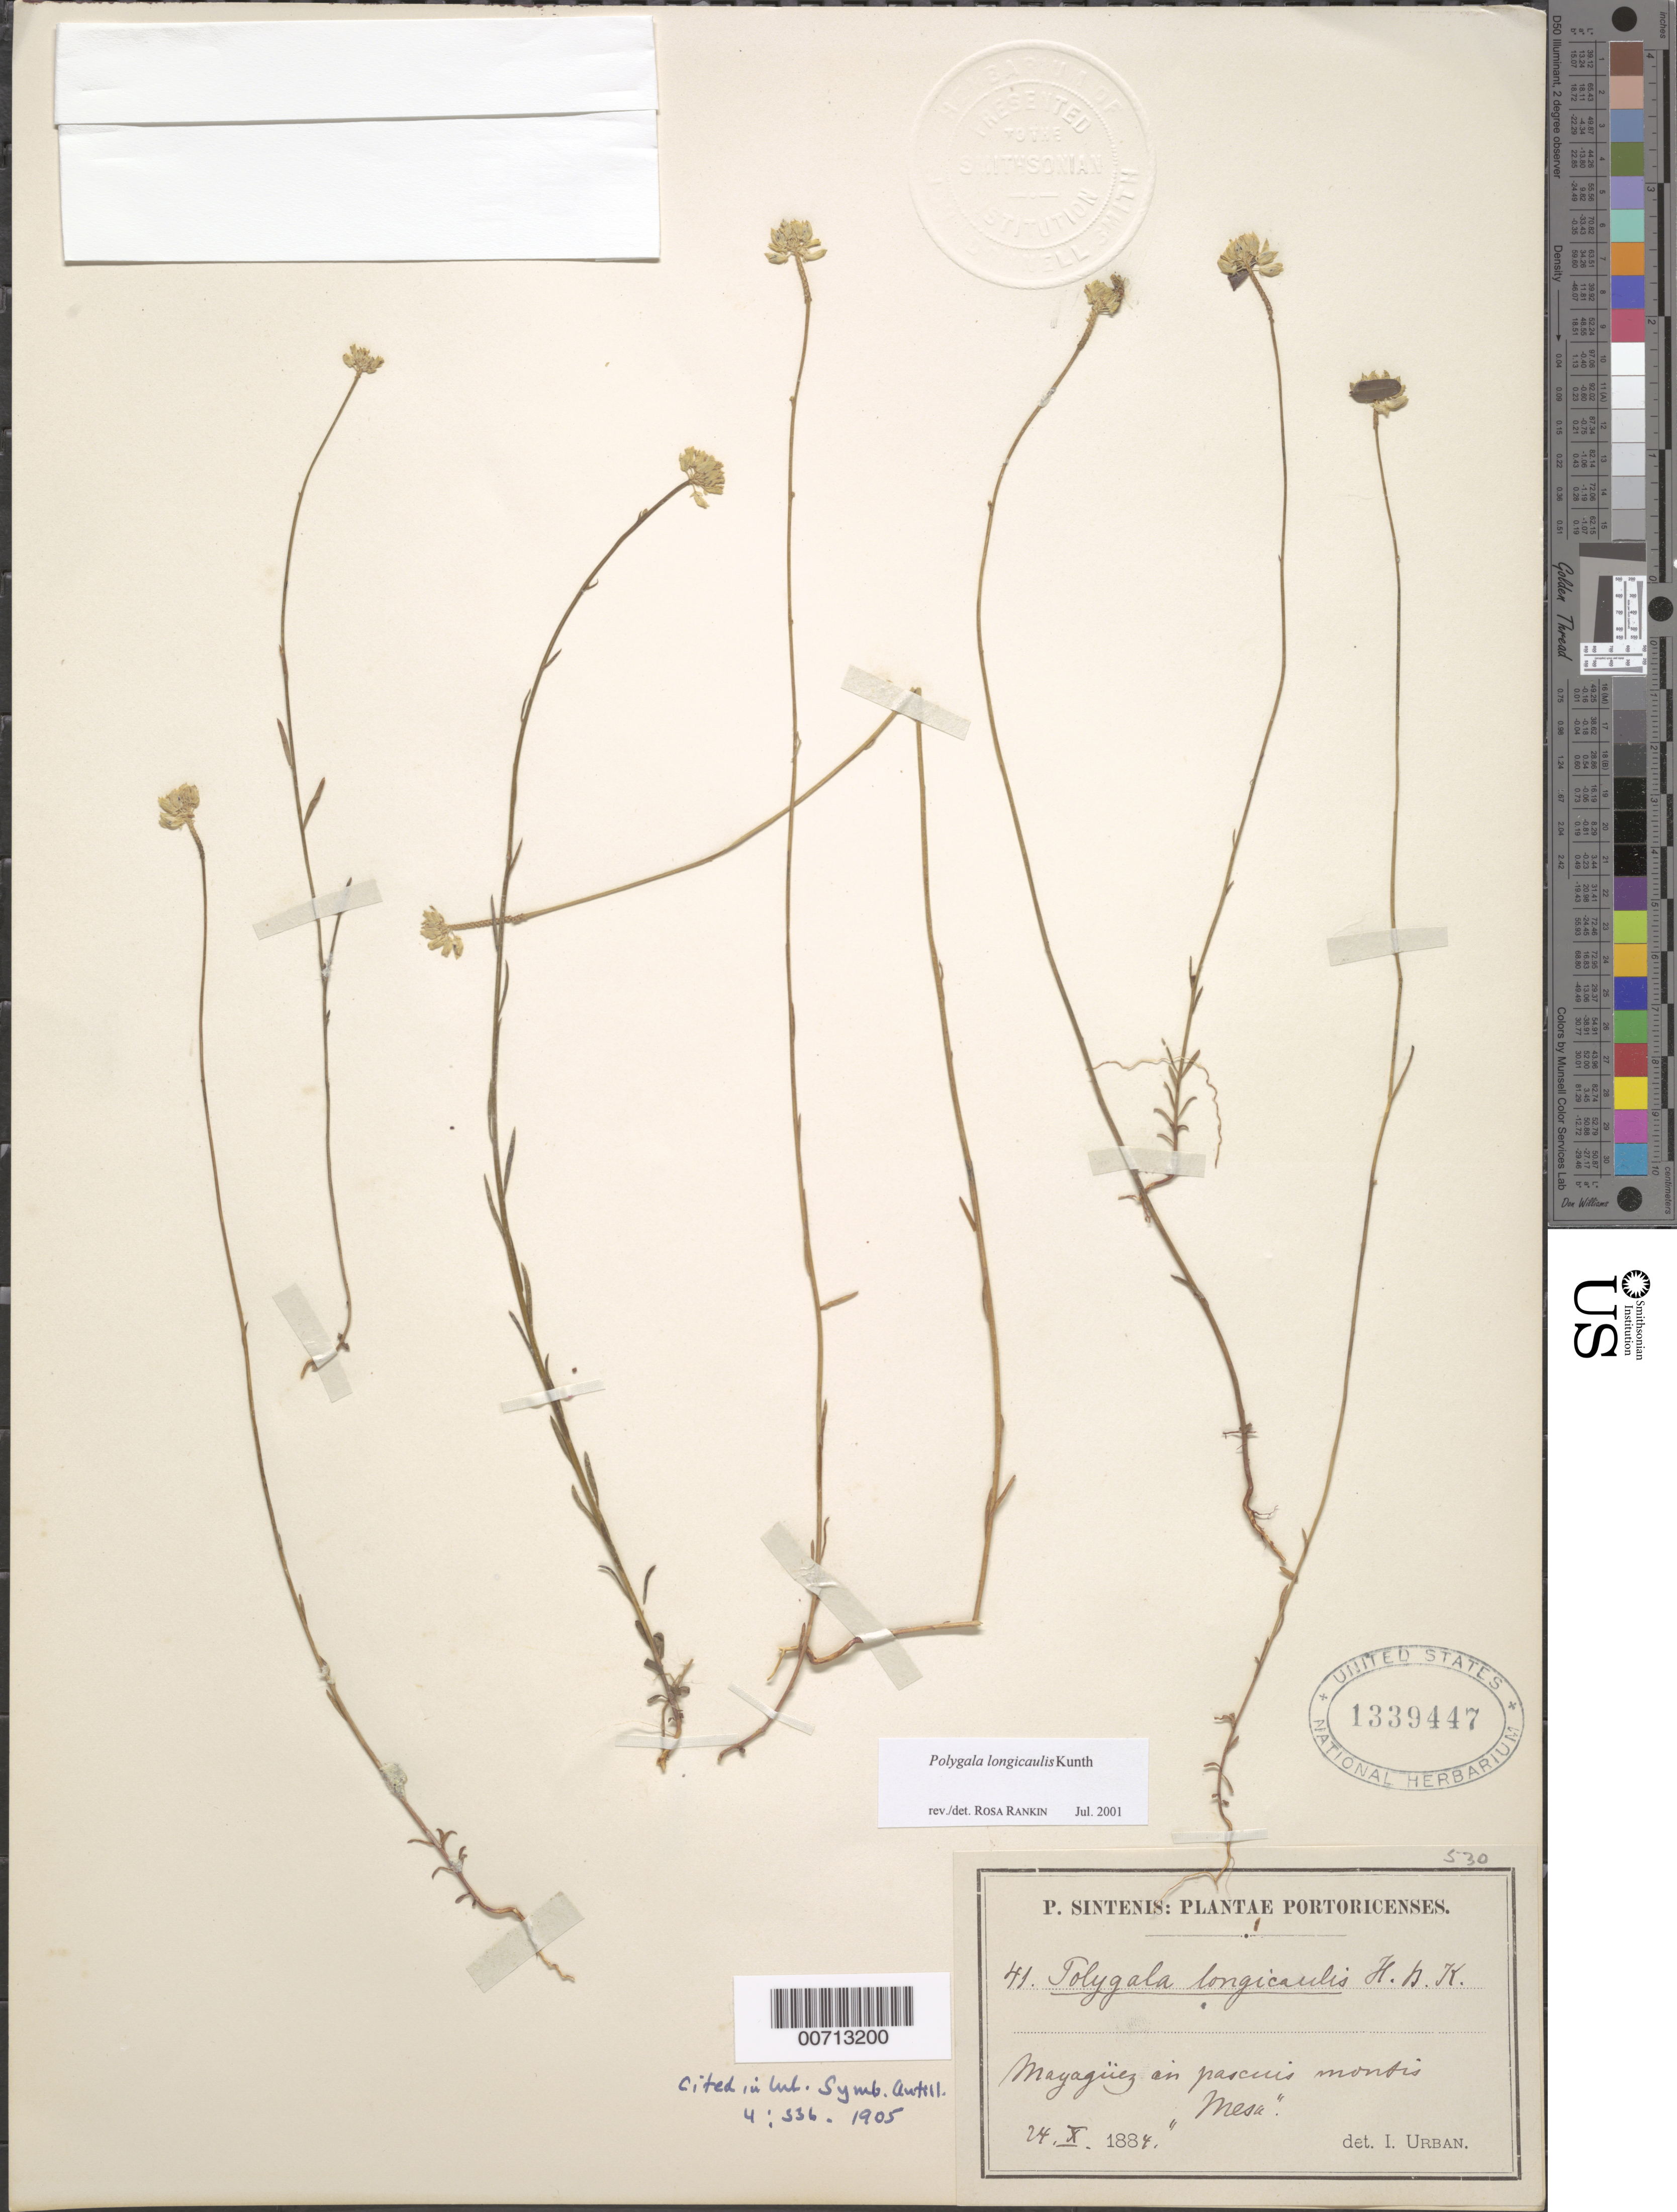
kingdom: Plantae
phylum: Tracheophyta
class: Magnoliopsida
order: Fabales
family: Polygalaceae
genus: Polygala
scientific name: Polygala longicaulis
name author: Kunth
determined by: Rankin Rodriguez, Rosa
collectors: P. Sintenis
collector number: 41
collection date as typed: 24 Oct 1884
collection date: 1884-10-24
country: Puerto Rico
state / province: Mayaguez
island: Greater Antilles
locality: Monte Mesa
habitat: In pascuis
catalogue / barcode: US 1339447